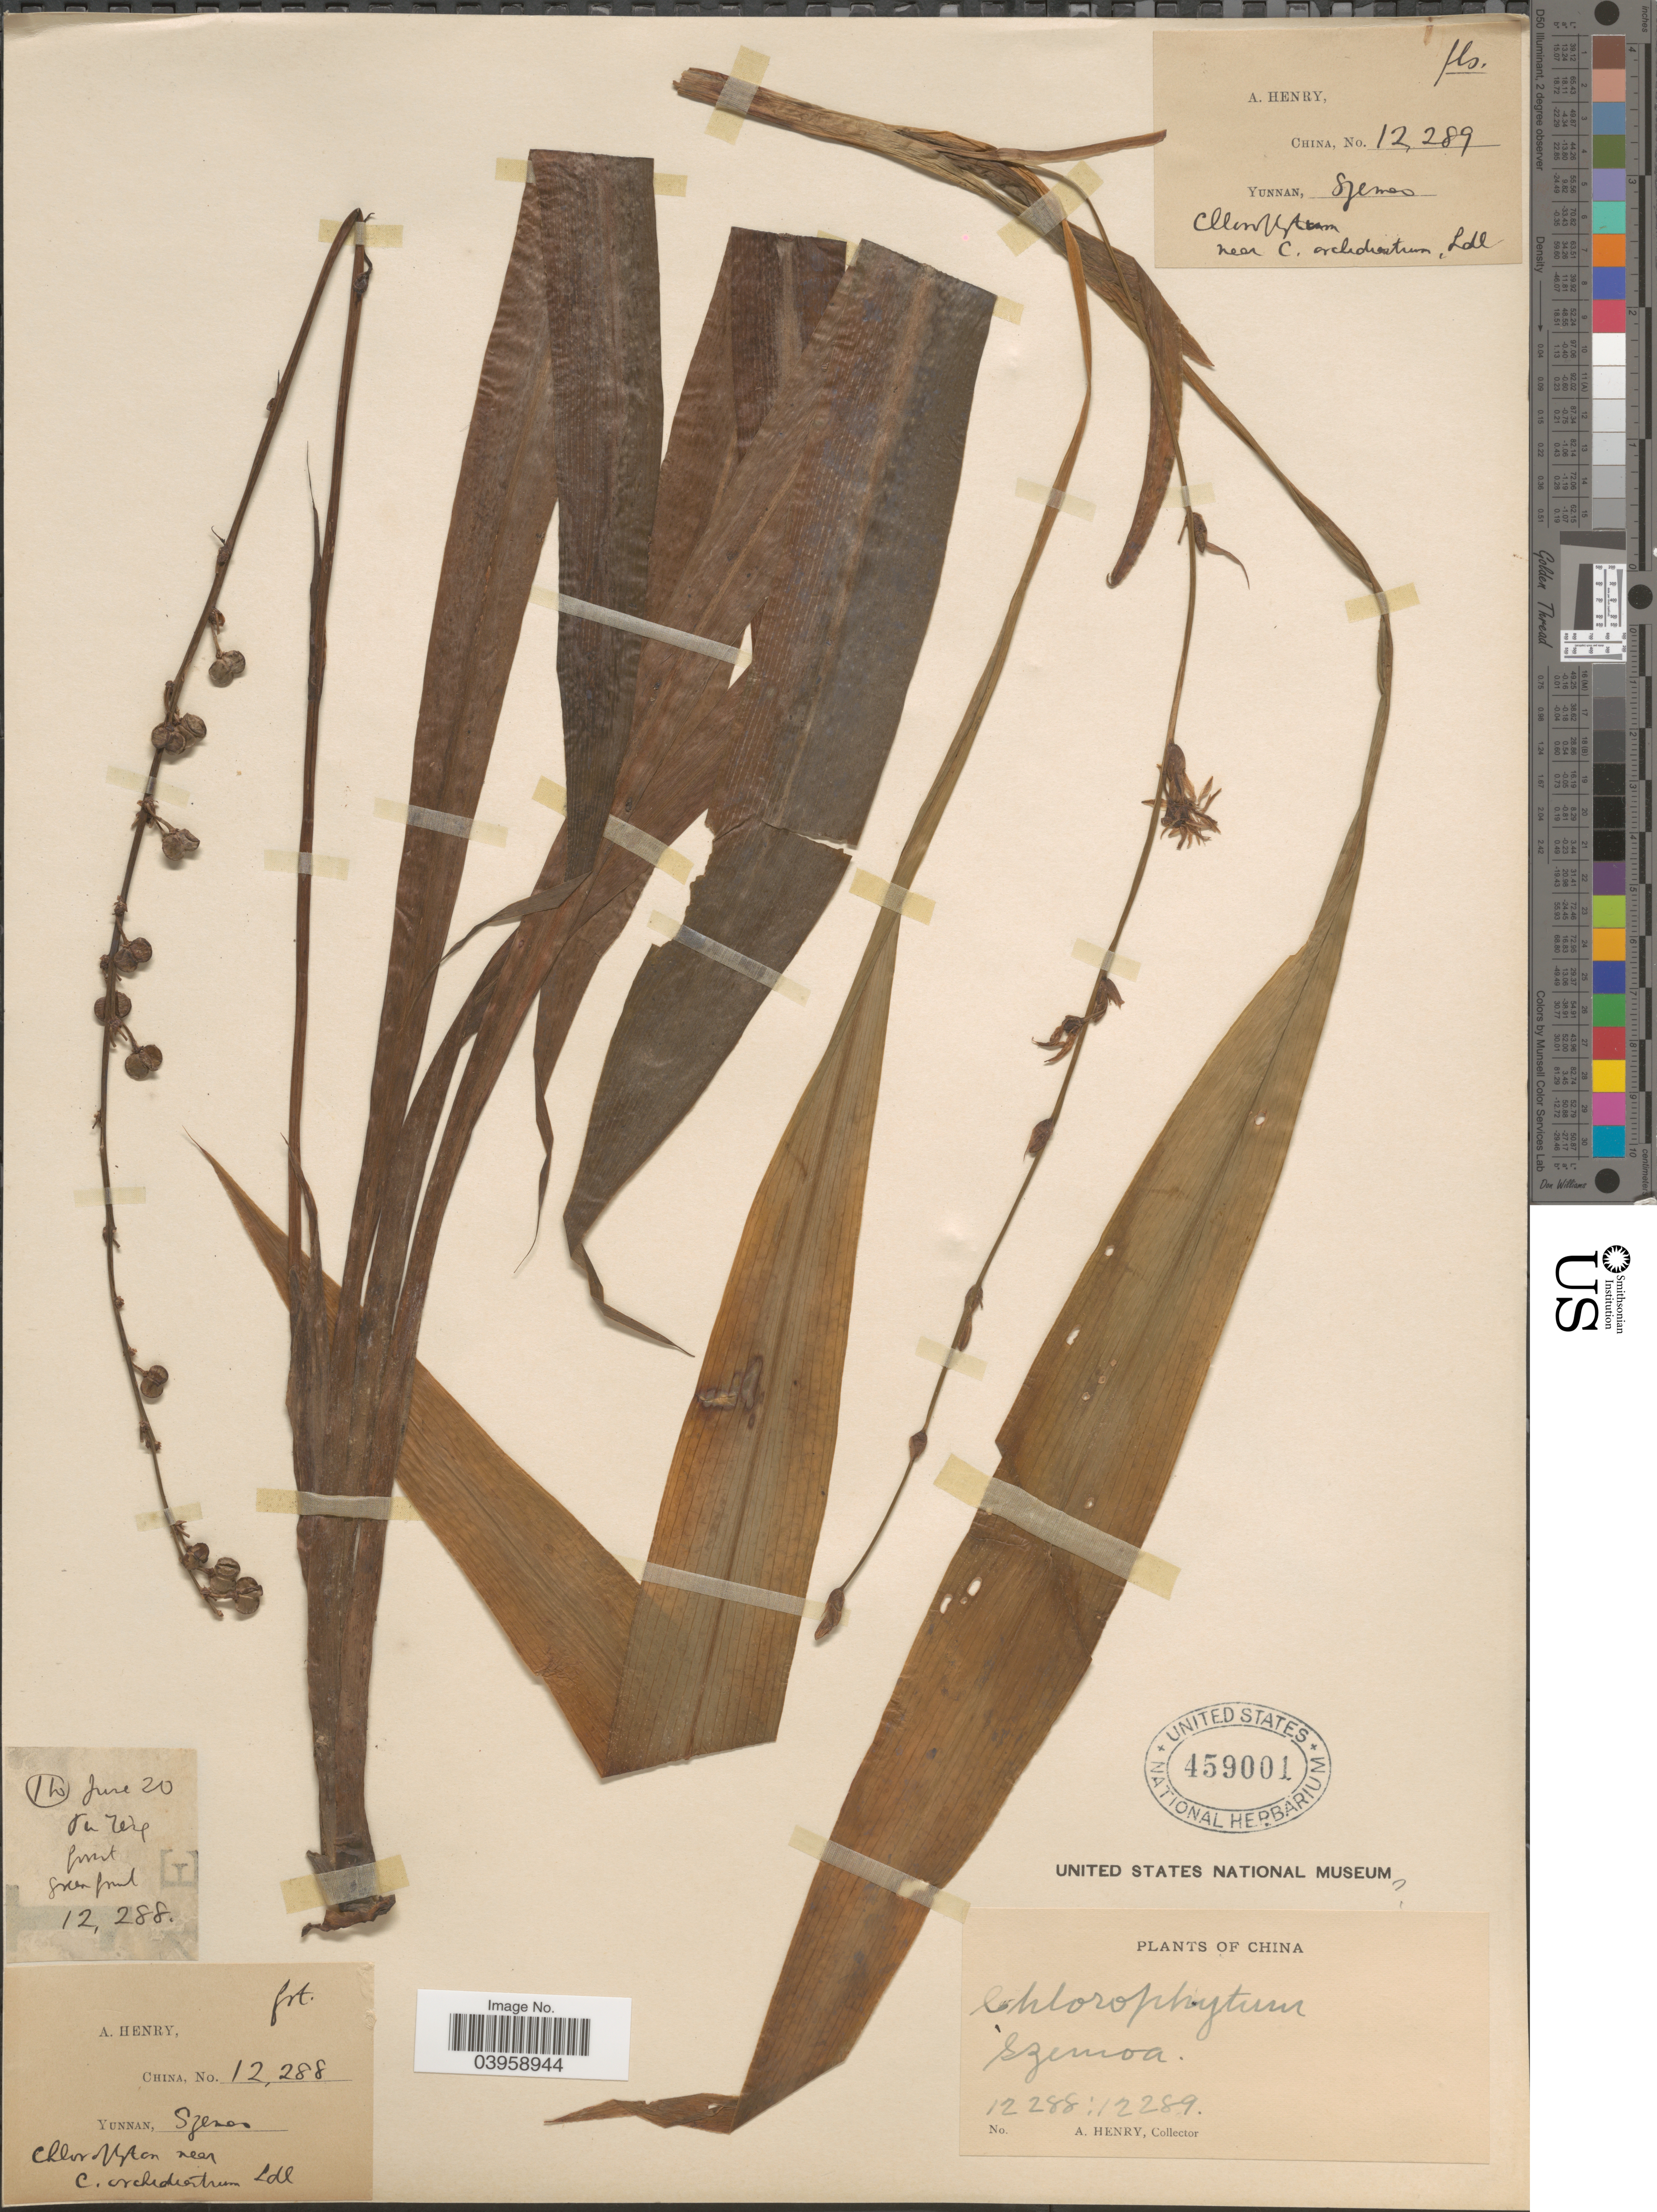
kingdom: Plantae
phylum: Tracheophyta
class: Liliopsida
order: Asparagales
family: Asparagaceae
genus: Chlorophytum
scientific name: Chlorophytum orchidastrum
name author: Lindl.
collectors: A. Henry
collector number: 12289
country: China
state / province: Yunnan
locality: Szemao.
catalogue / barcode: US 459001-2